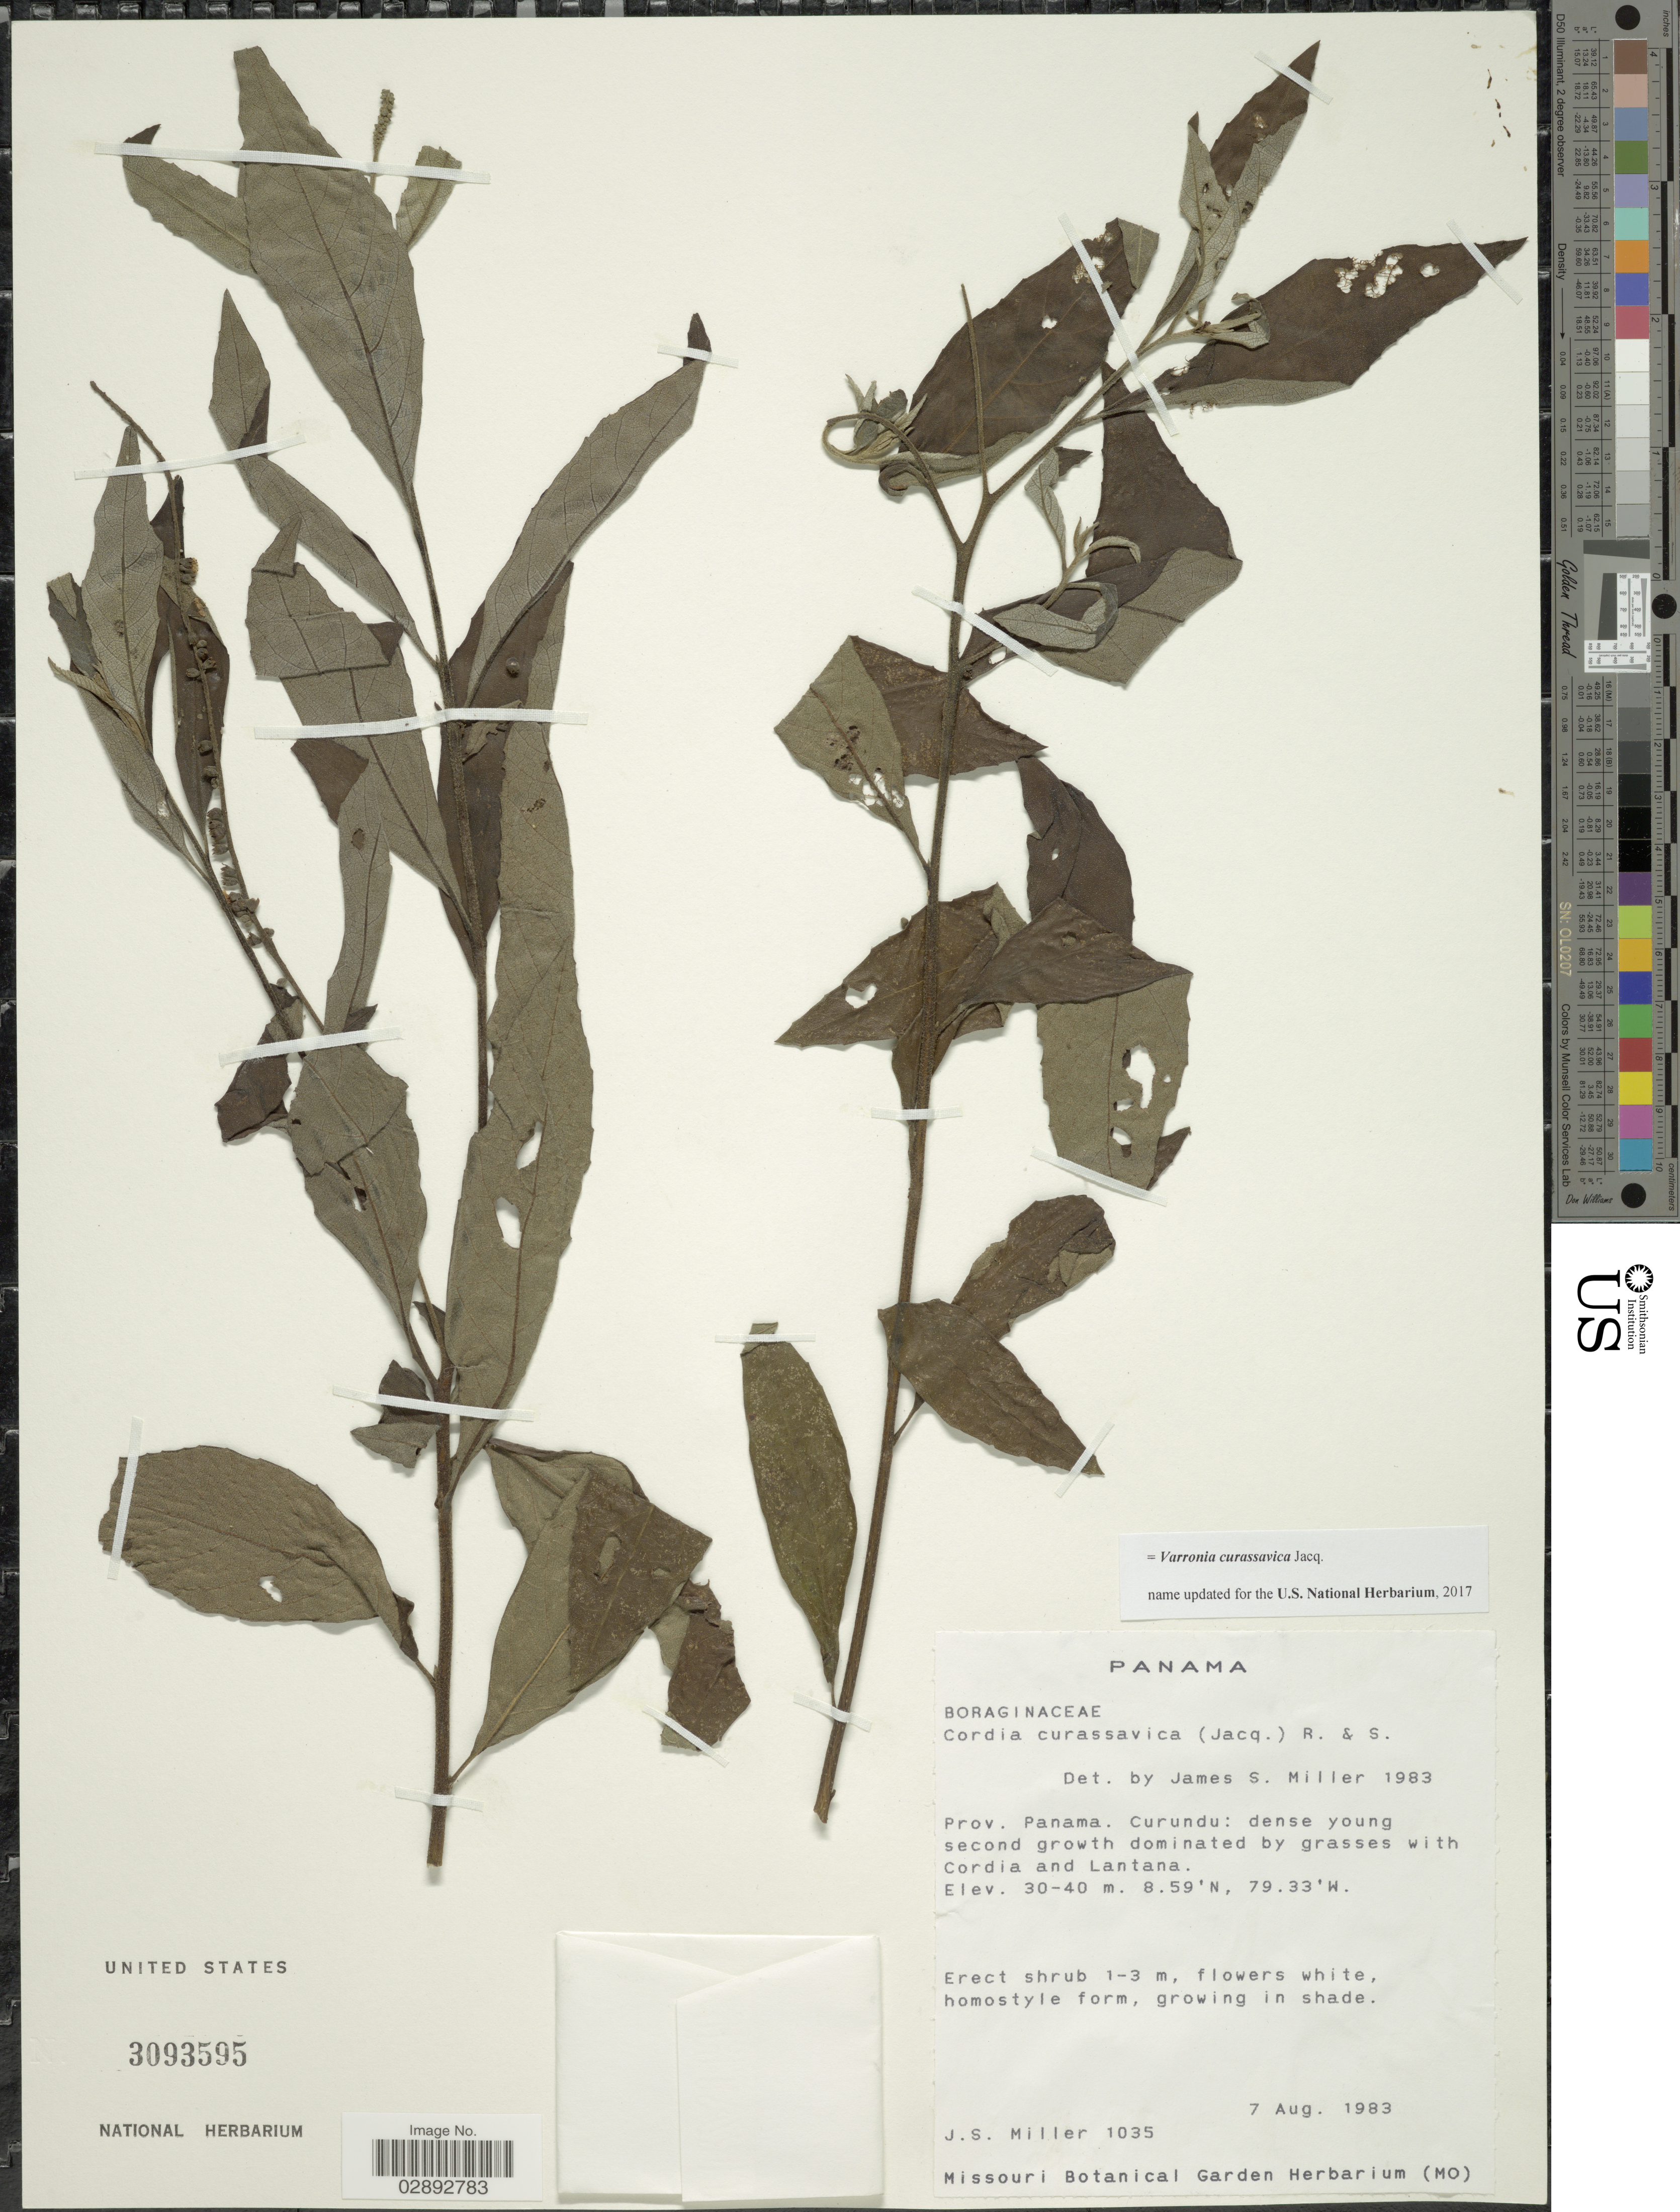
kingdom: Plantae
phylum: Tracheophyta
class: Magnoliopsida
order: Boraginales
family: Cordiaceae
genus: Varronia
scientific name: Varronia curassavica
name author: Jacq.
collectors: J. S. Miller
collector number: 1035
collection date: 1983-08-07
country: Panama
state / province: Panamá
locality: Prov. Panama. Curundu.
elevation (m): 30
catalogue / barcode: US 3093595